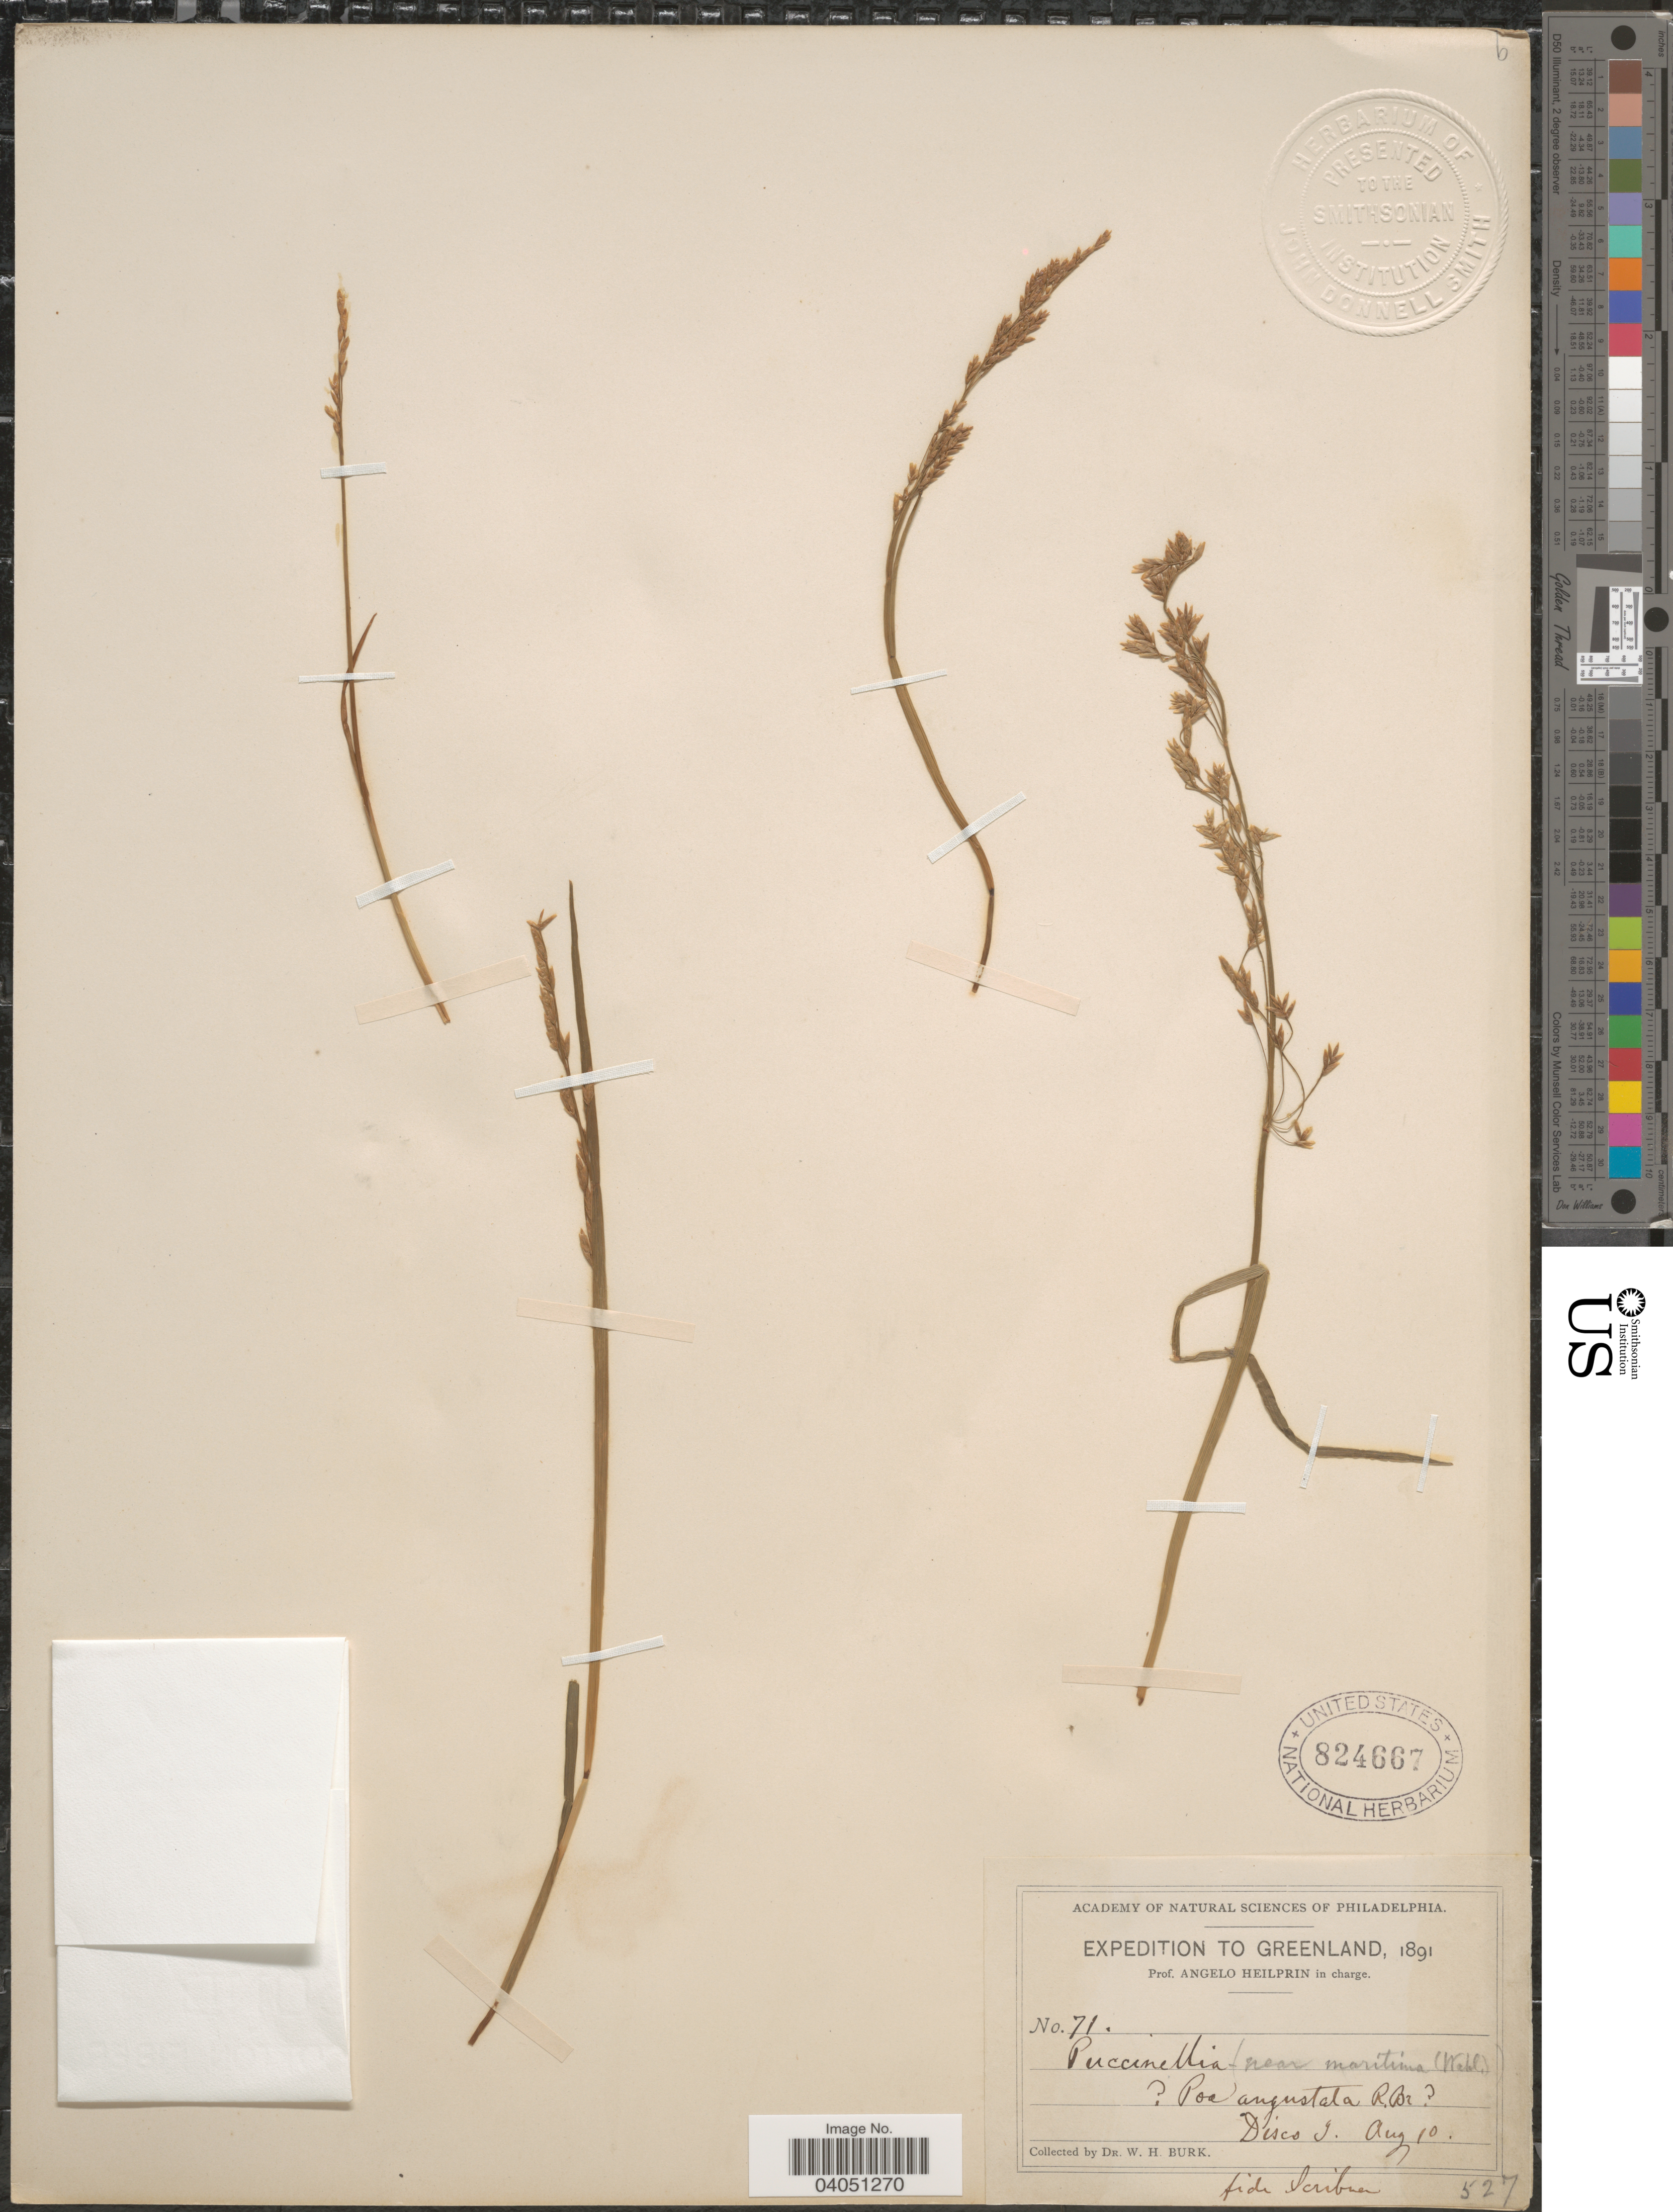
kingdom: Plantae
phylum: Tracheophyta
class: Liliopsida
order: Poales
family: Poaceae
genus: Puccinellia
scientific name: Puccinellia maritima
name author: (Huds.) Parl.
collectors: W. Burk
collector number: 71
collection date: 1891-08-10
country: Greenland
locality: Disco I.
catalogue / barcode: US 824667